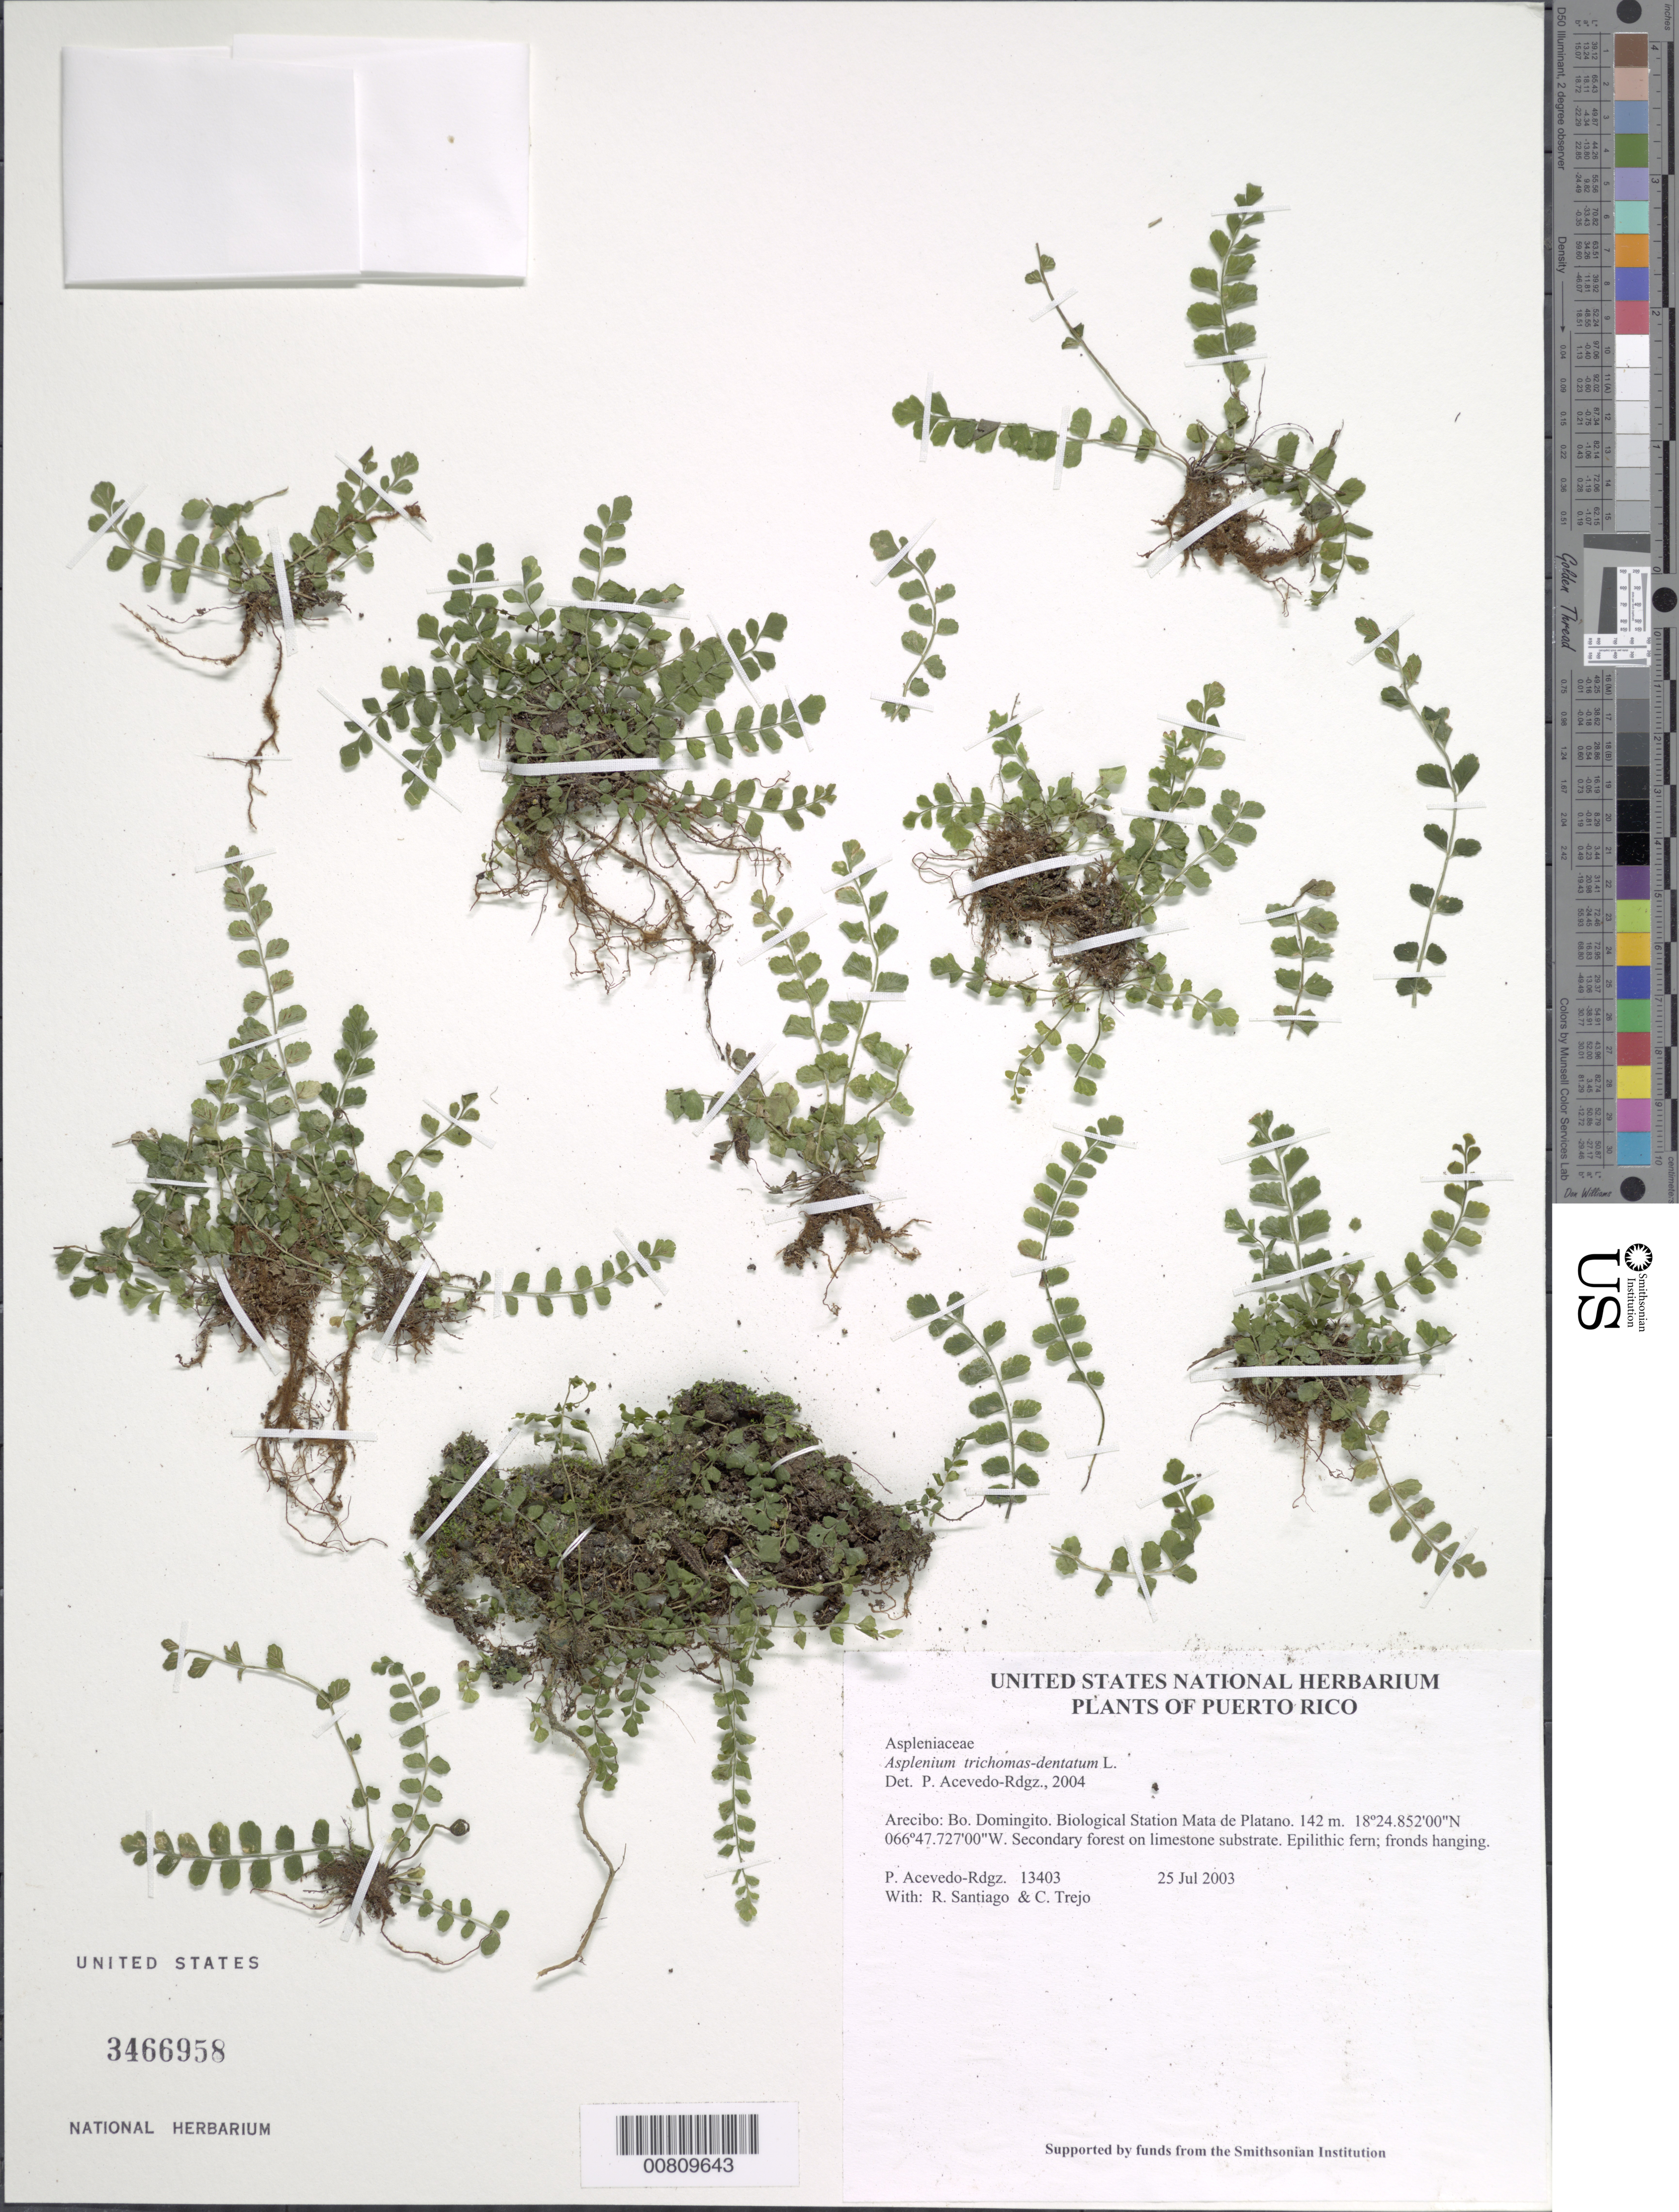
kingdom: Plantae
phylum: Tracheophyta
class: Polypodiopsida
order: Polypodiales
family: Aspleniaceae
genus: Asplenium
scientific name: Asplenium trichomanes-dentatum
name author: L.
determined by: Acevedo-Rodríguez, P., (BOT), Smithsonian Institution - National Museum of Natural History (UNITED STATES)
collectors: P. Acevedo-Rodr., R. Santiago & C. Trejo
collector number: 13403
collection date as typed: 25 Jul 2003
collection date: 2003-07-25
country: Puerto Rico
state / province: Arecibo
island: Puerto Rico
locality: Arecibo: Bo. Domingito. Biological Station Mata de Platano.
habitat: Secondary forest on limestone substrate.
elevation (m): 142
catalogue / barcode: US 3466958